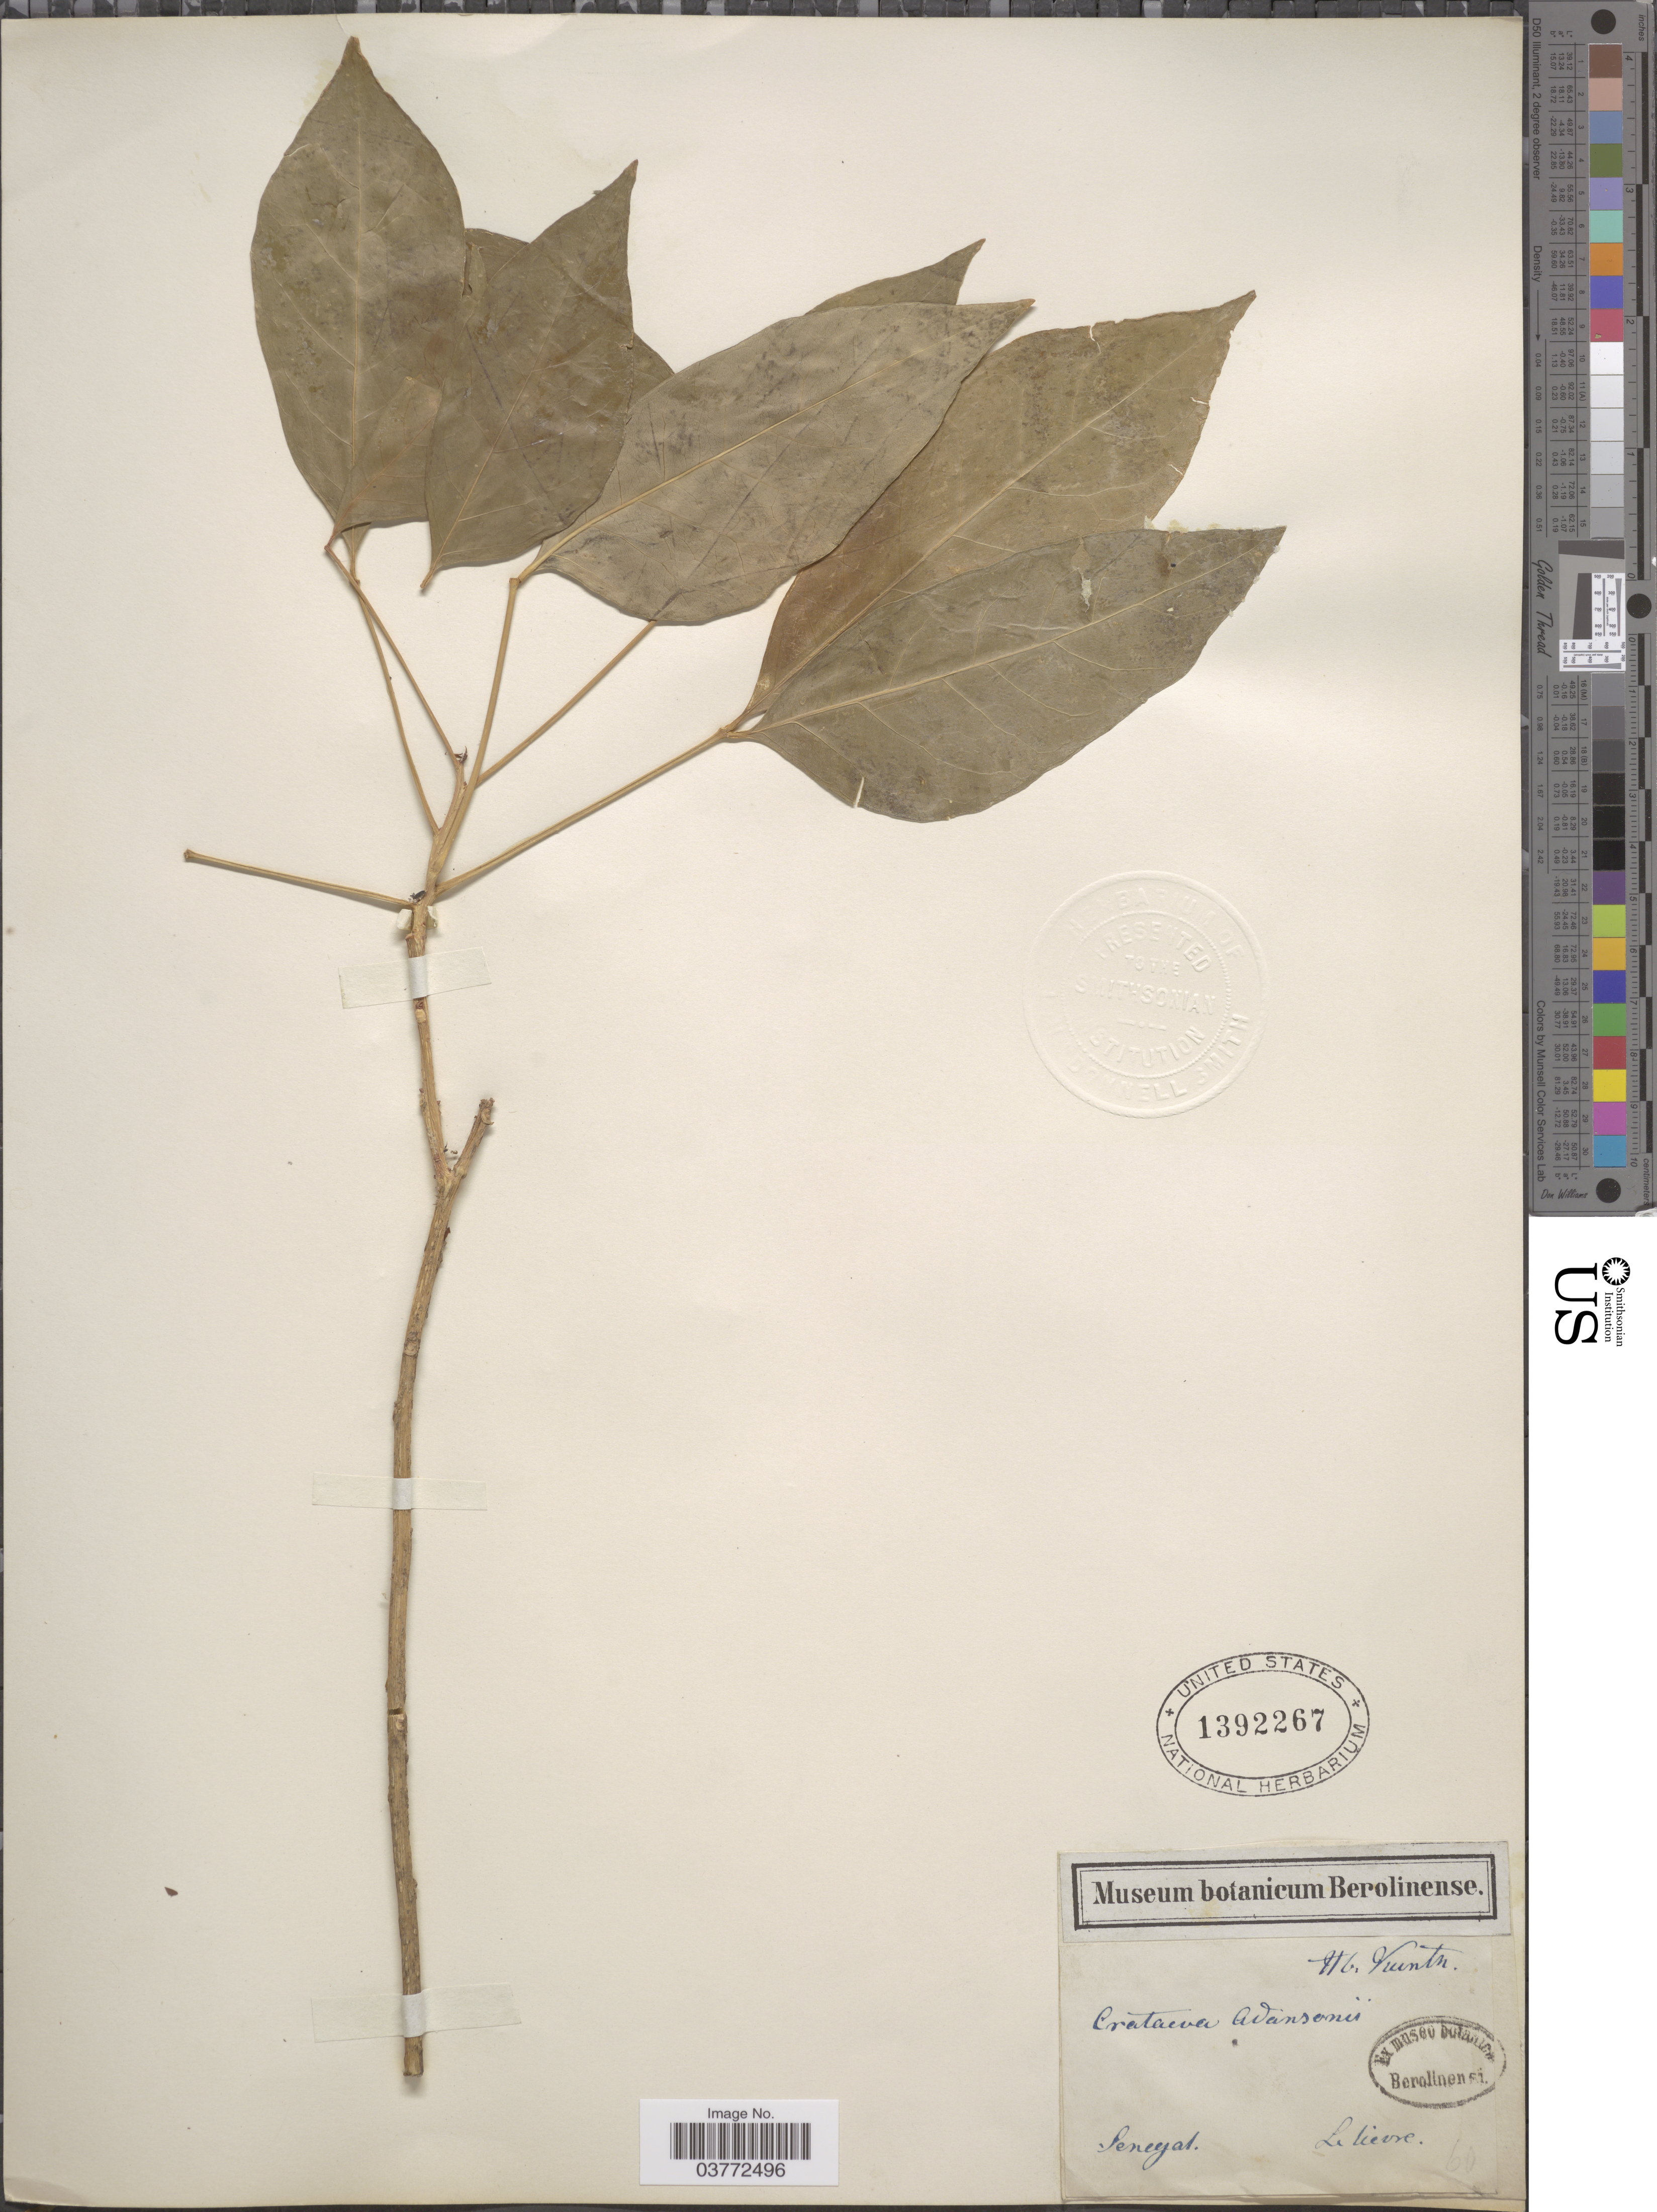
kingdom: Plantae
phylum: Tracheophyta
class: Magnoliopsida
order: Brassicales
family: Capparaceae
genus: Crateva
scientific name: Crateva adansonii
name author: DC.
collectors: Ex herb. Kunth.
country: Senegal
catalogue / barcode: US 1392267